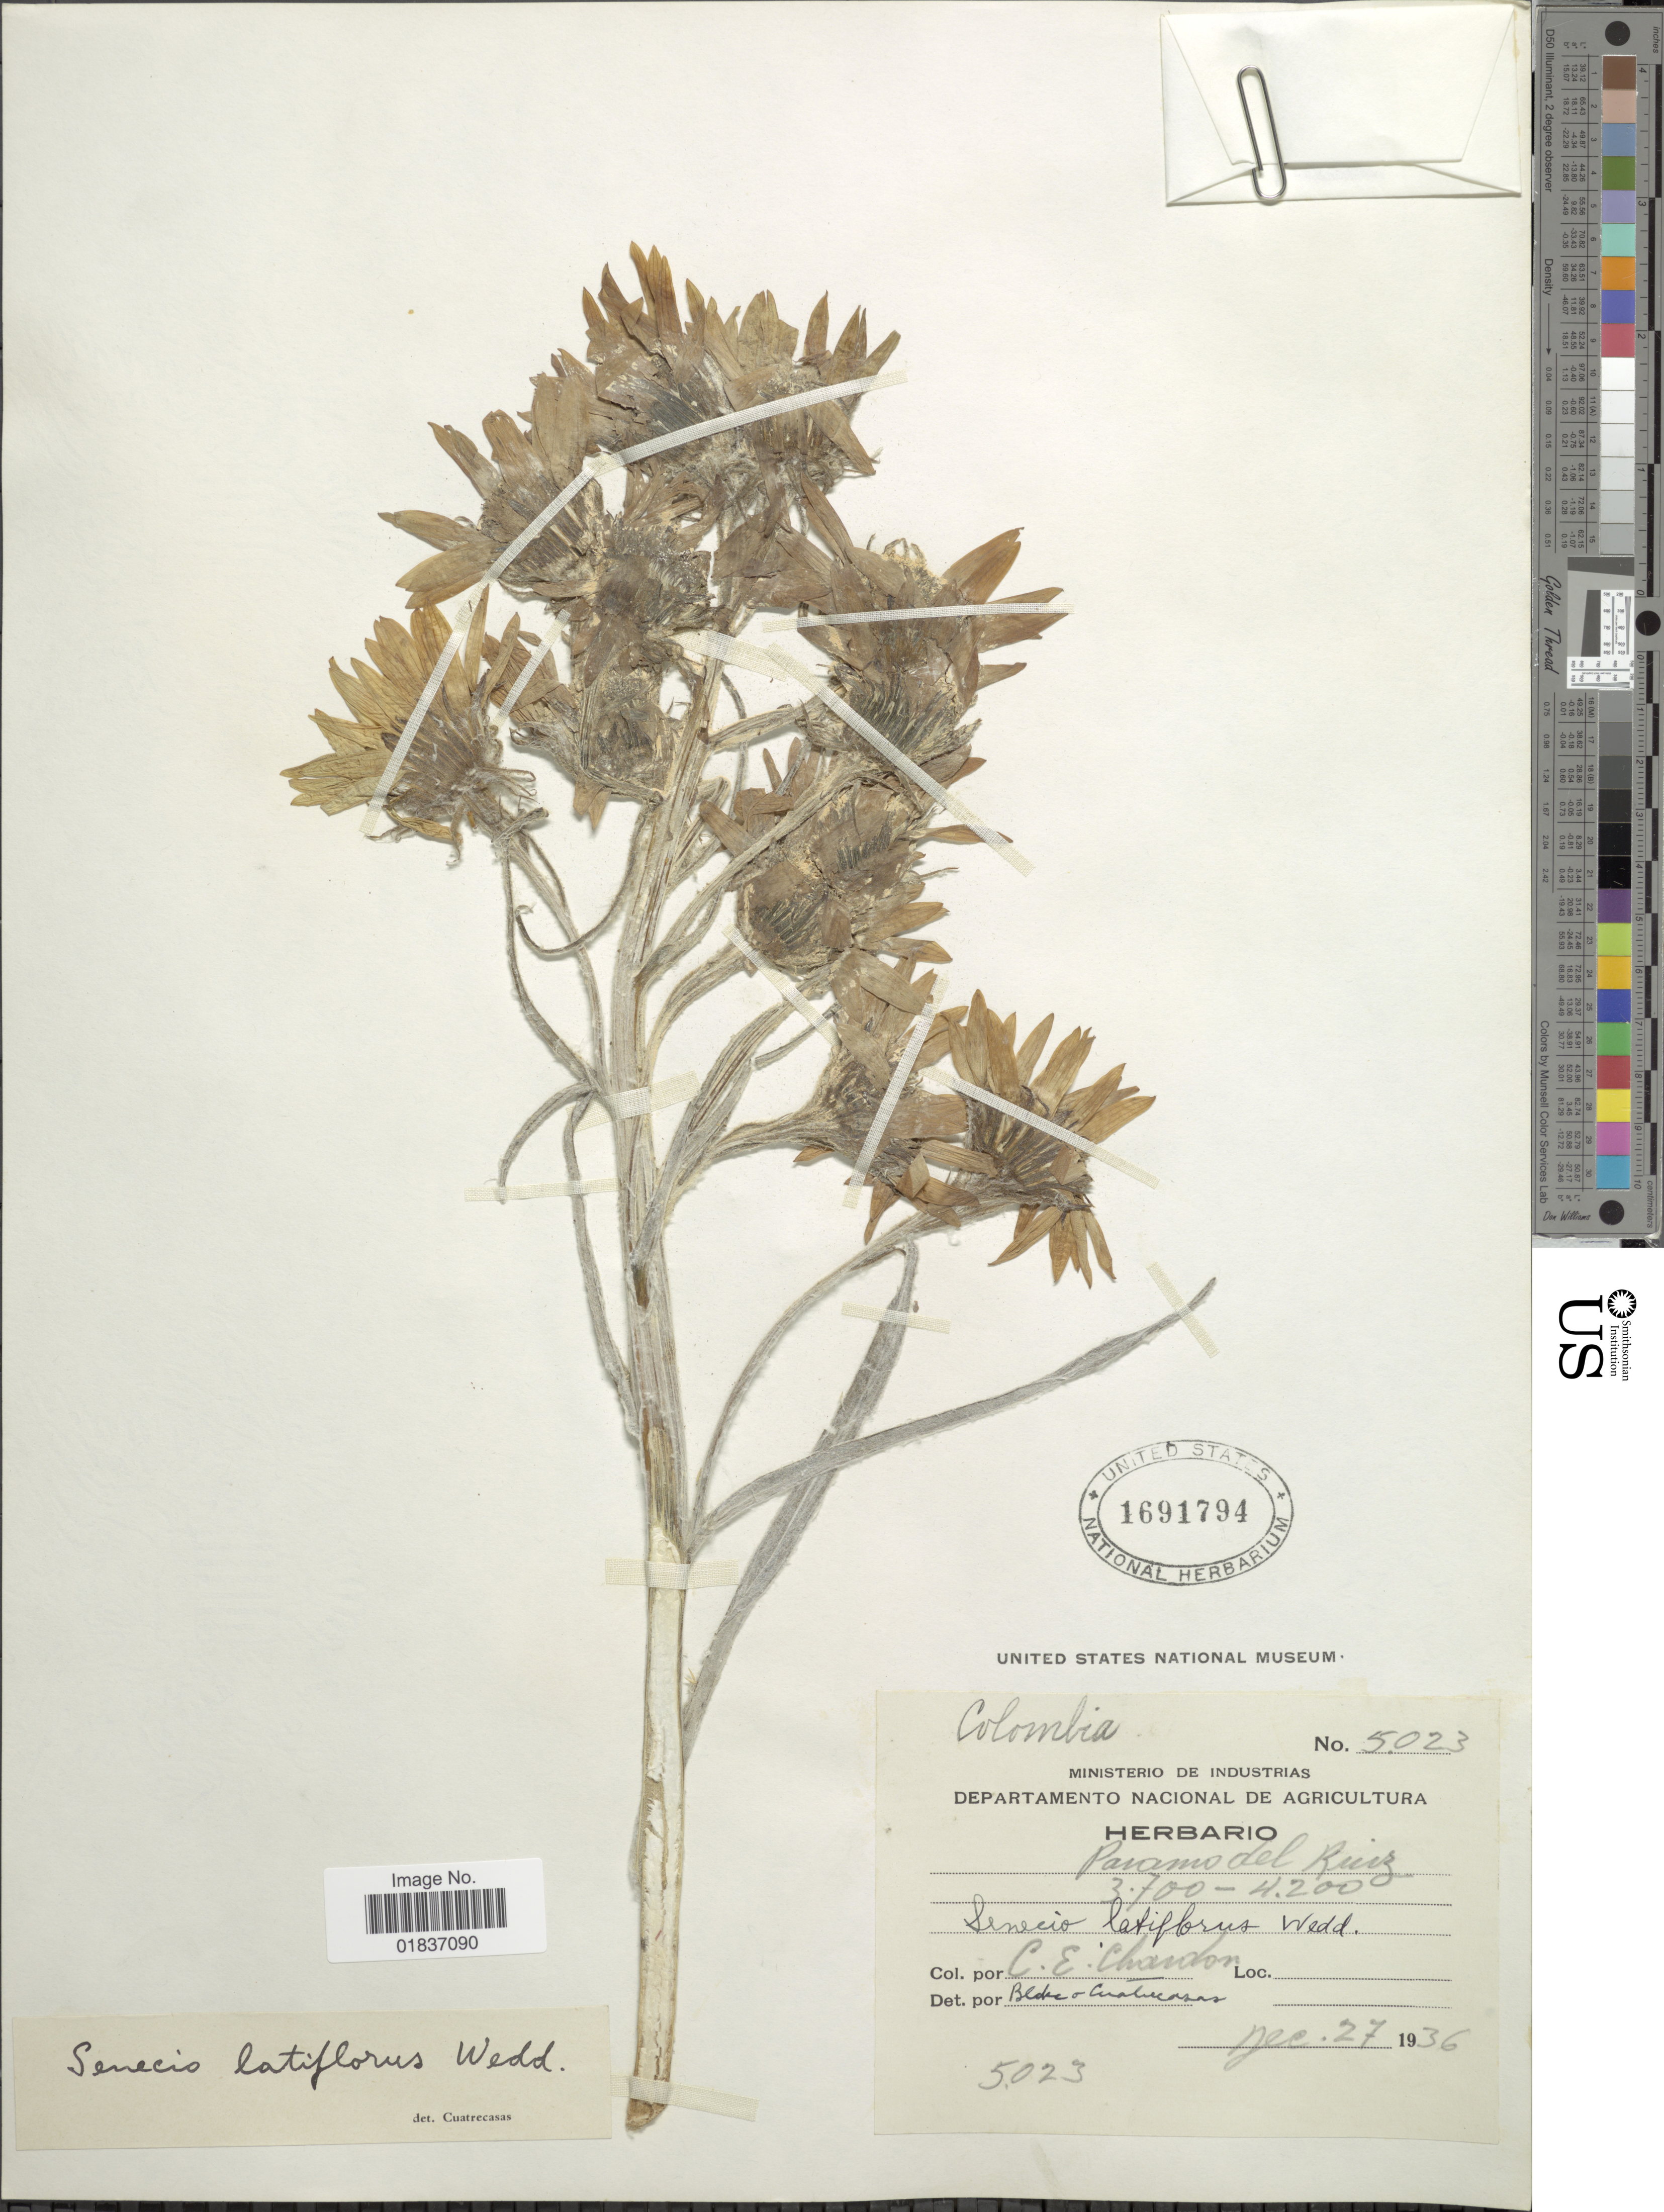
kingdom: Plantae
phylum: Tracheophyta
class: Magnoliopsida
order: Asterales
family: Asteraceae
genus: Senecio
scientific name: Senecio latiflorus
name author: Wedd.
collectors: C. E. Chardón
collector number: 5023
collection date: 1936-12-27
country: Colombia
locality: Paramo del Ruiz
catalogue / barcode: US 1691794